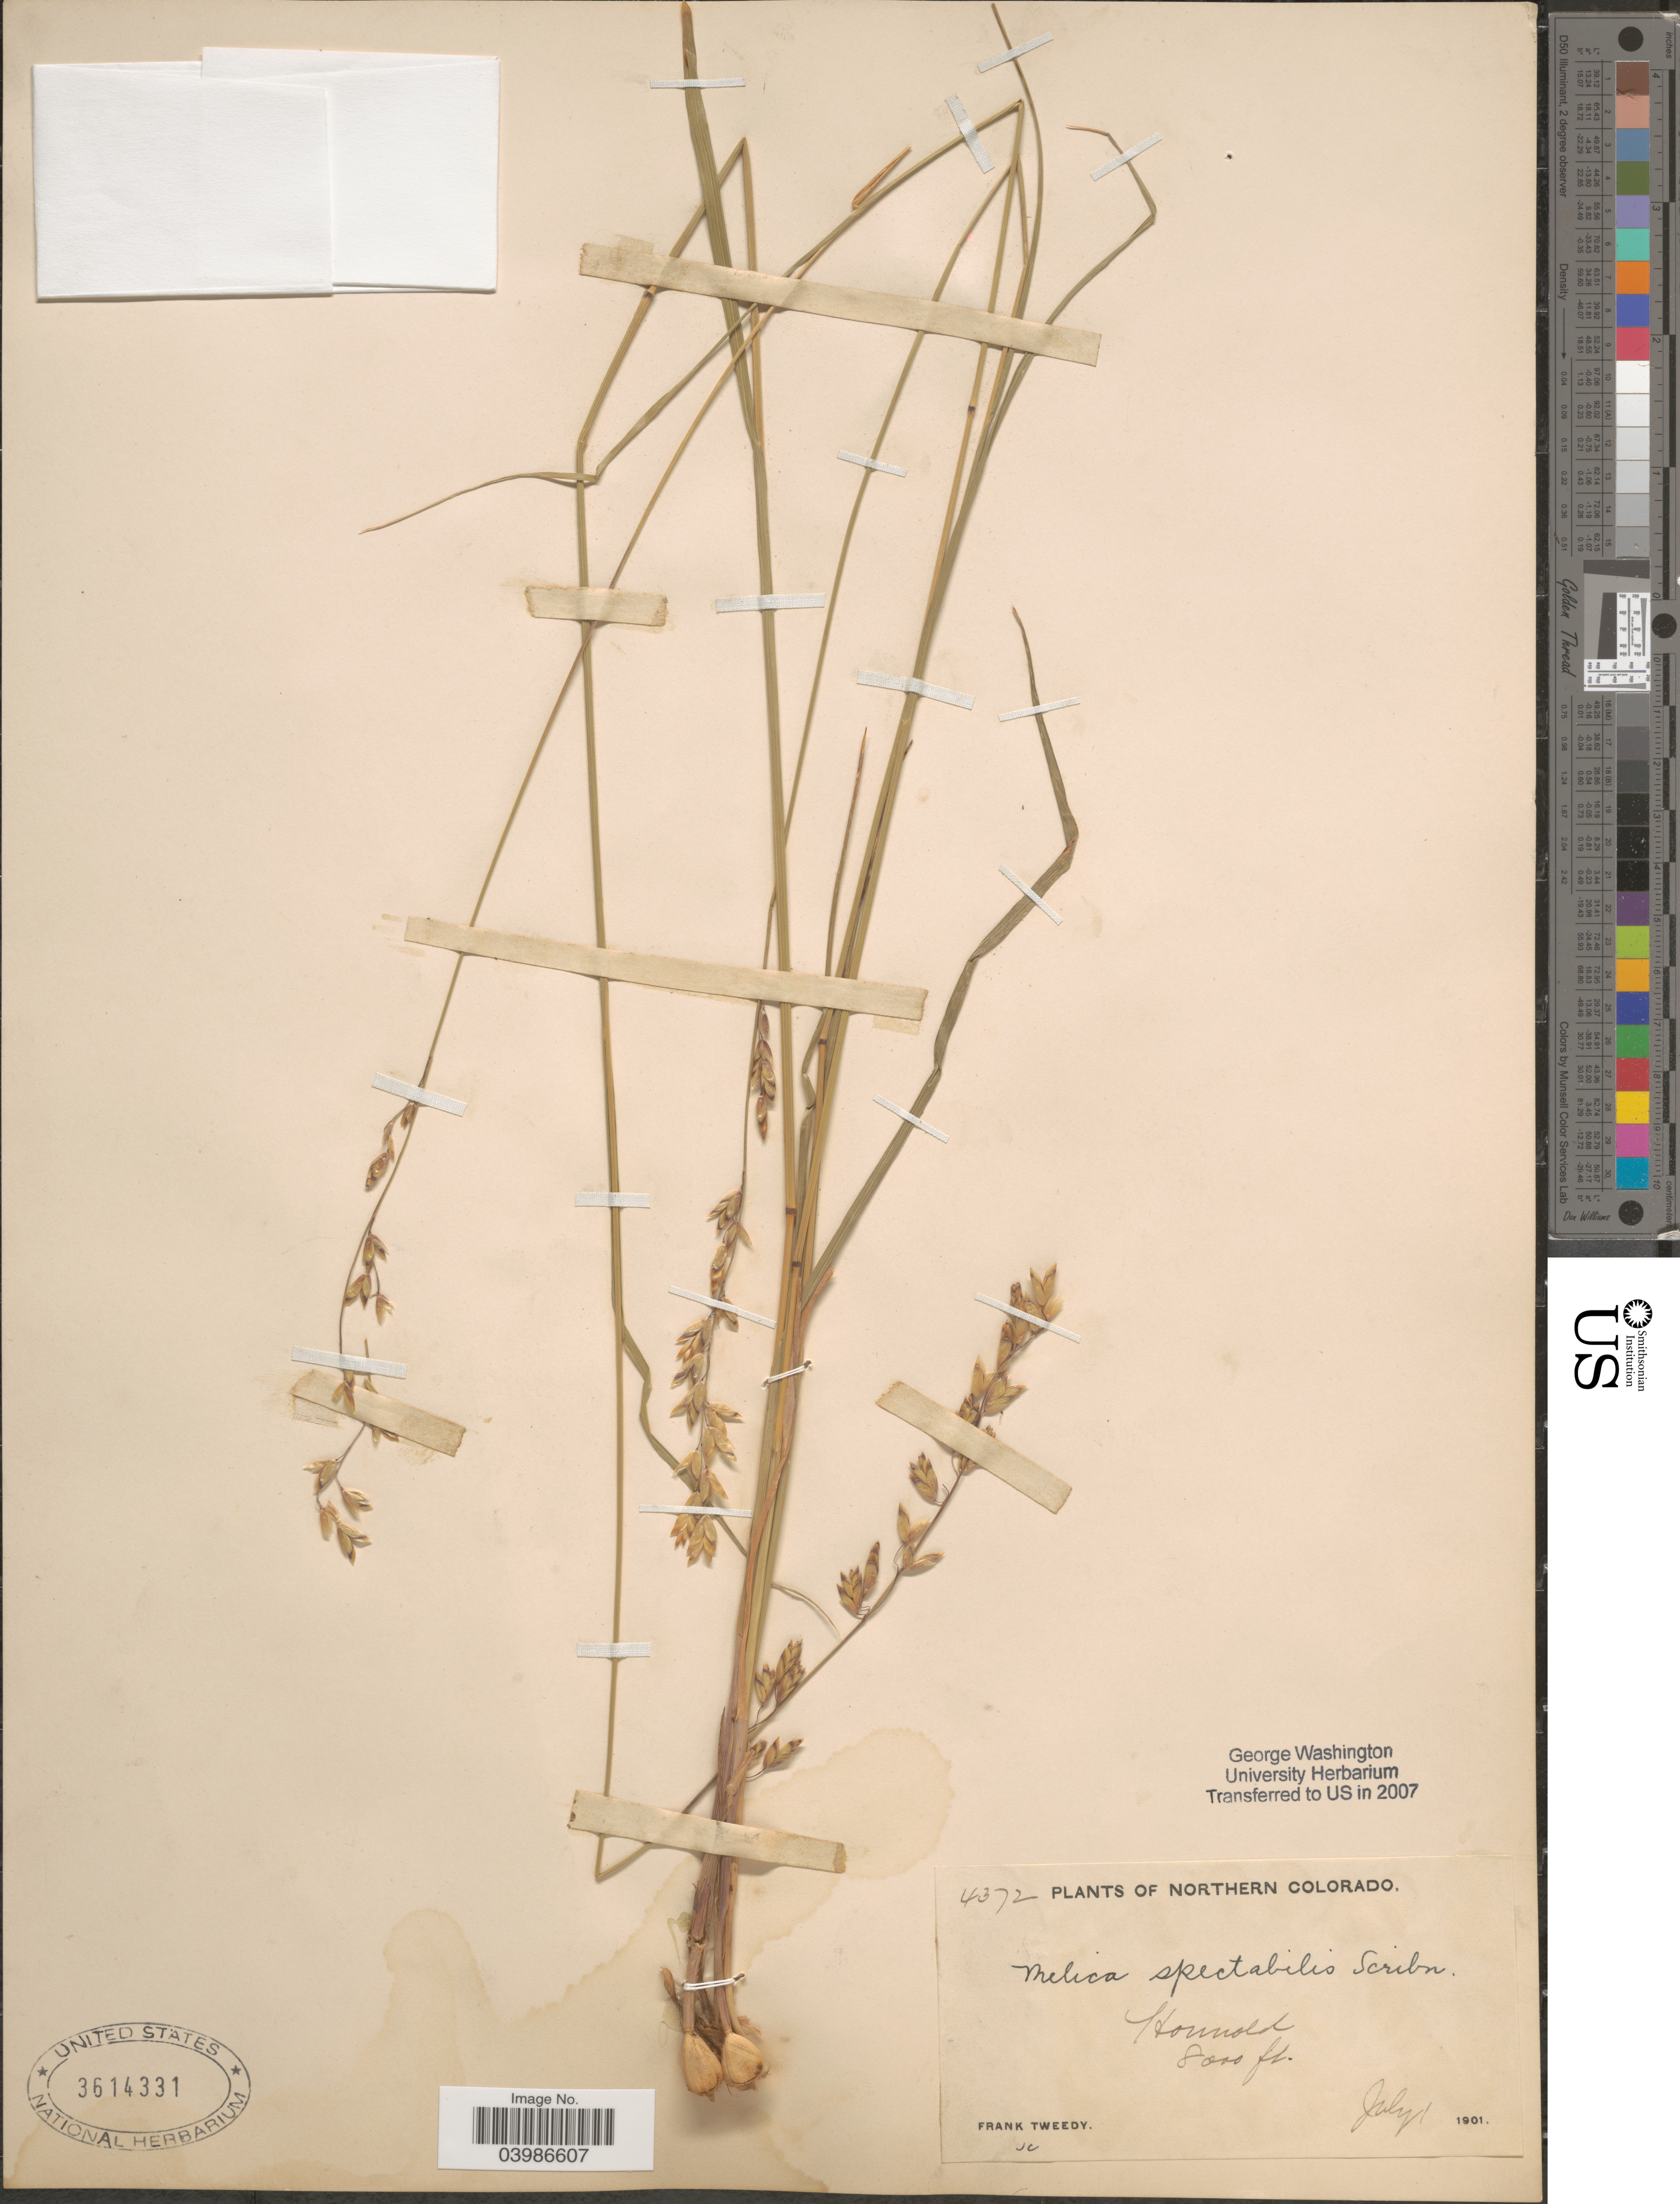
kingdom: Plantae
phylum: Tracheophyta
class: Liliopsida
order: Poales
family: Poaceae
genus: Melica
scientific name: Melica spectabilis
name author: Scribn.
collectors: F. Tweedy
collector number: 4372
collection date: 1901-07-01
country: United States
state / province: Colorado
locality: Northern Colorado. Honnold.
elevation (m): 2438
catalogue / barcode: US 3614331